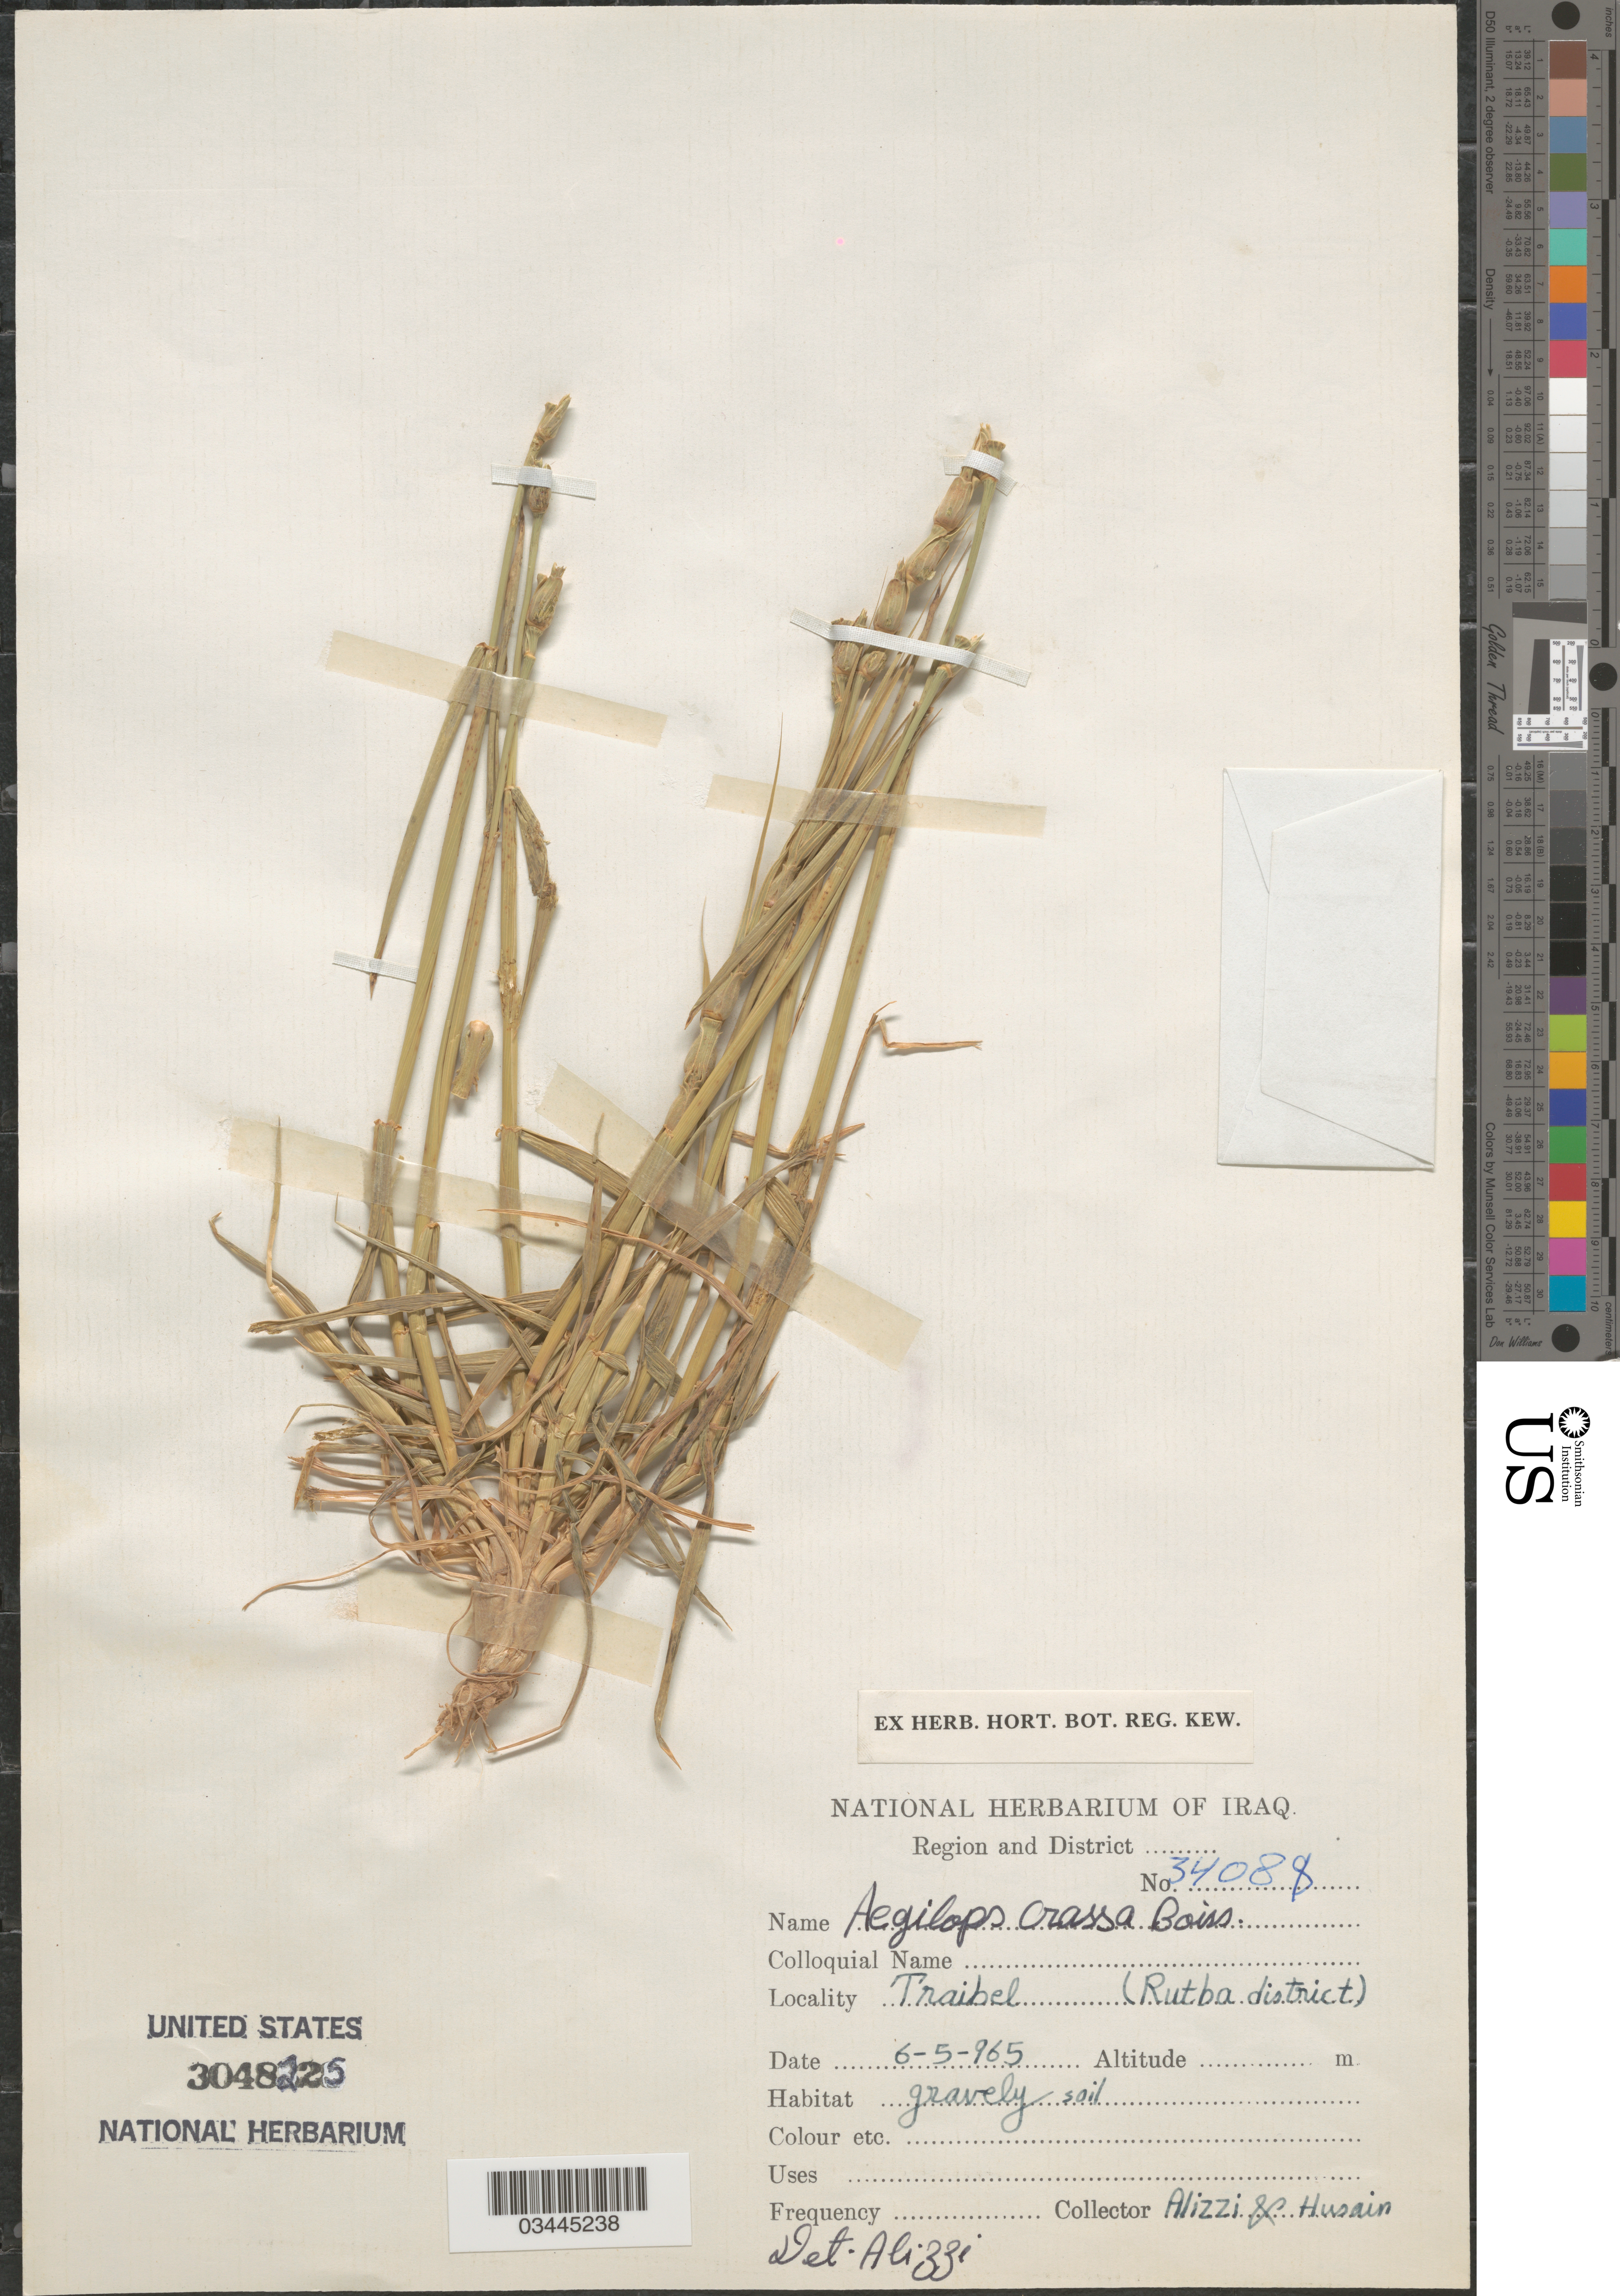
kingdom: Plantae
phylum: Tracheophyta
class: Liliopsida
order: Poales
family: Poaceae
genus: Aegilops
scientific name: Aegilops crassa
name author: Boiss.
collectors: Alizzi & Husain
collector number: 34088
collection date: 1965-05-06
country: Iraq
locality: Traibel (Rutba District).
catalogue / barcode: US 3048225